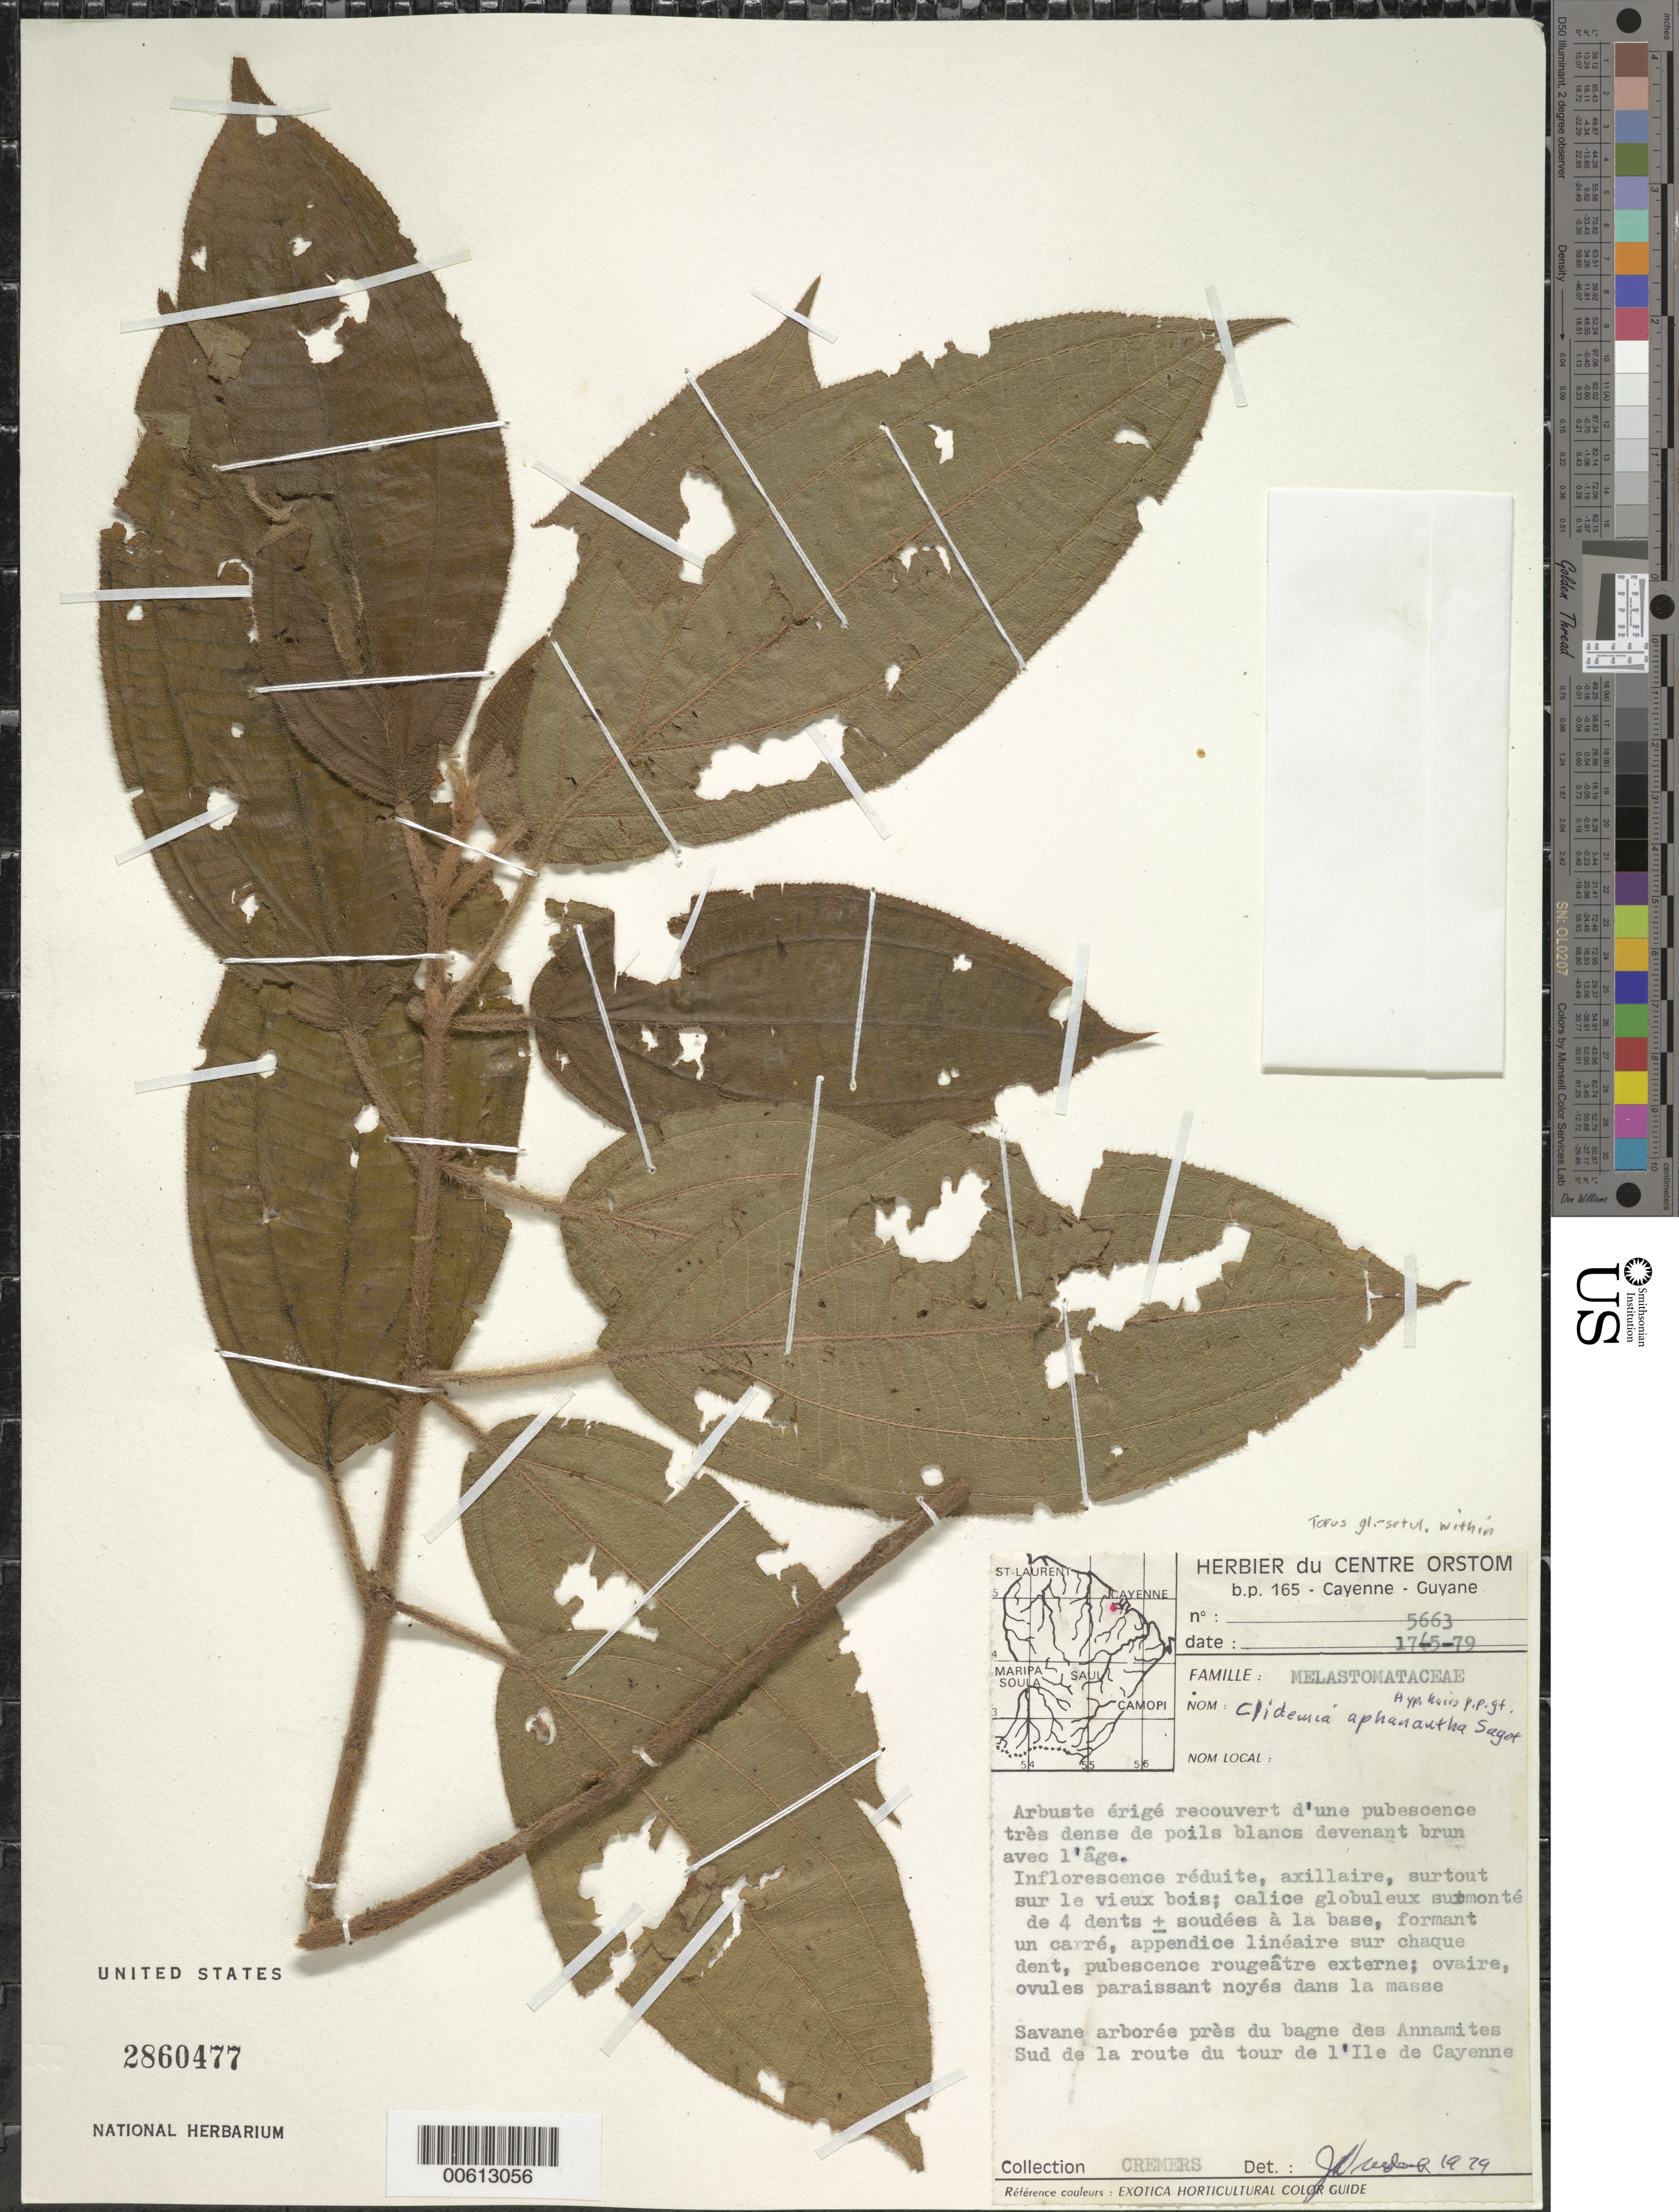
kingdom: Plantae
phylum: Tracheophyta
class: Magnoliopsida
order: Myrtales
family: Melastomataceae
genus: Clidemia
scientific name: Clidemia aphanantha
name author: (Naudin) Sagot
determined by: Wurdack, John J., (US), US (UNITED STATES)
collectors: G. Cremers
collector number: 5663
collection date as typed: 17-May-79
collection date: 1979-05-17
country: French Guiana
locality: Ile de Cayenne, sud de la route do tour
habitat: Savane arboree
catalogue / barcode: US 2860477